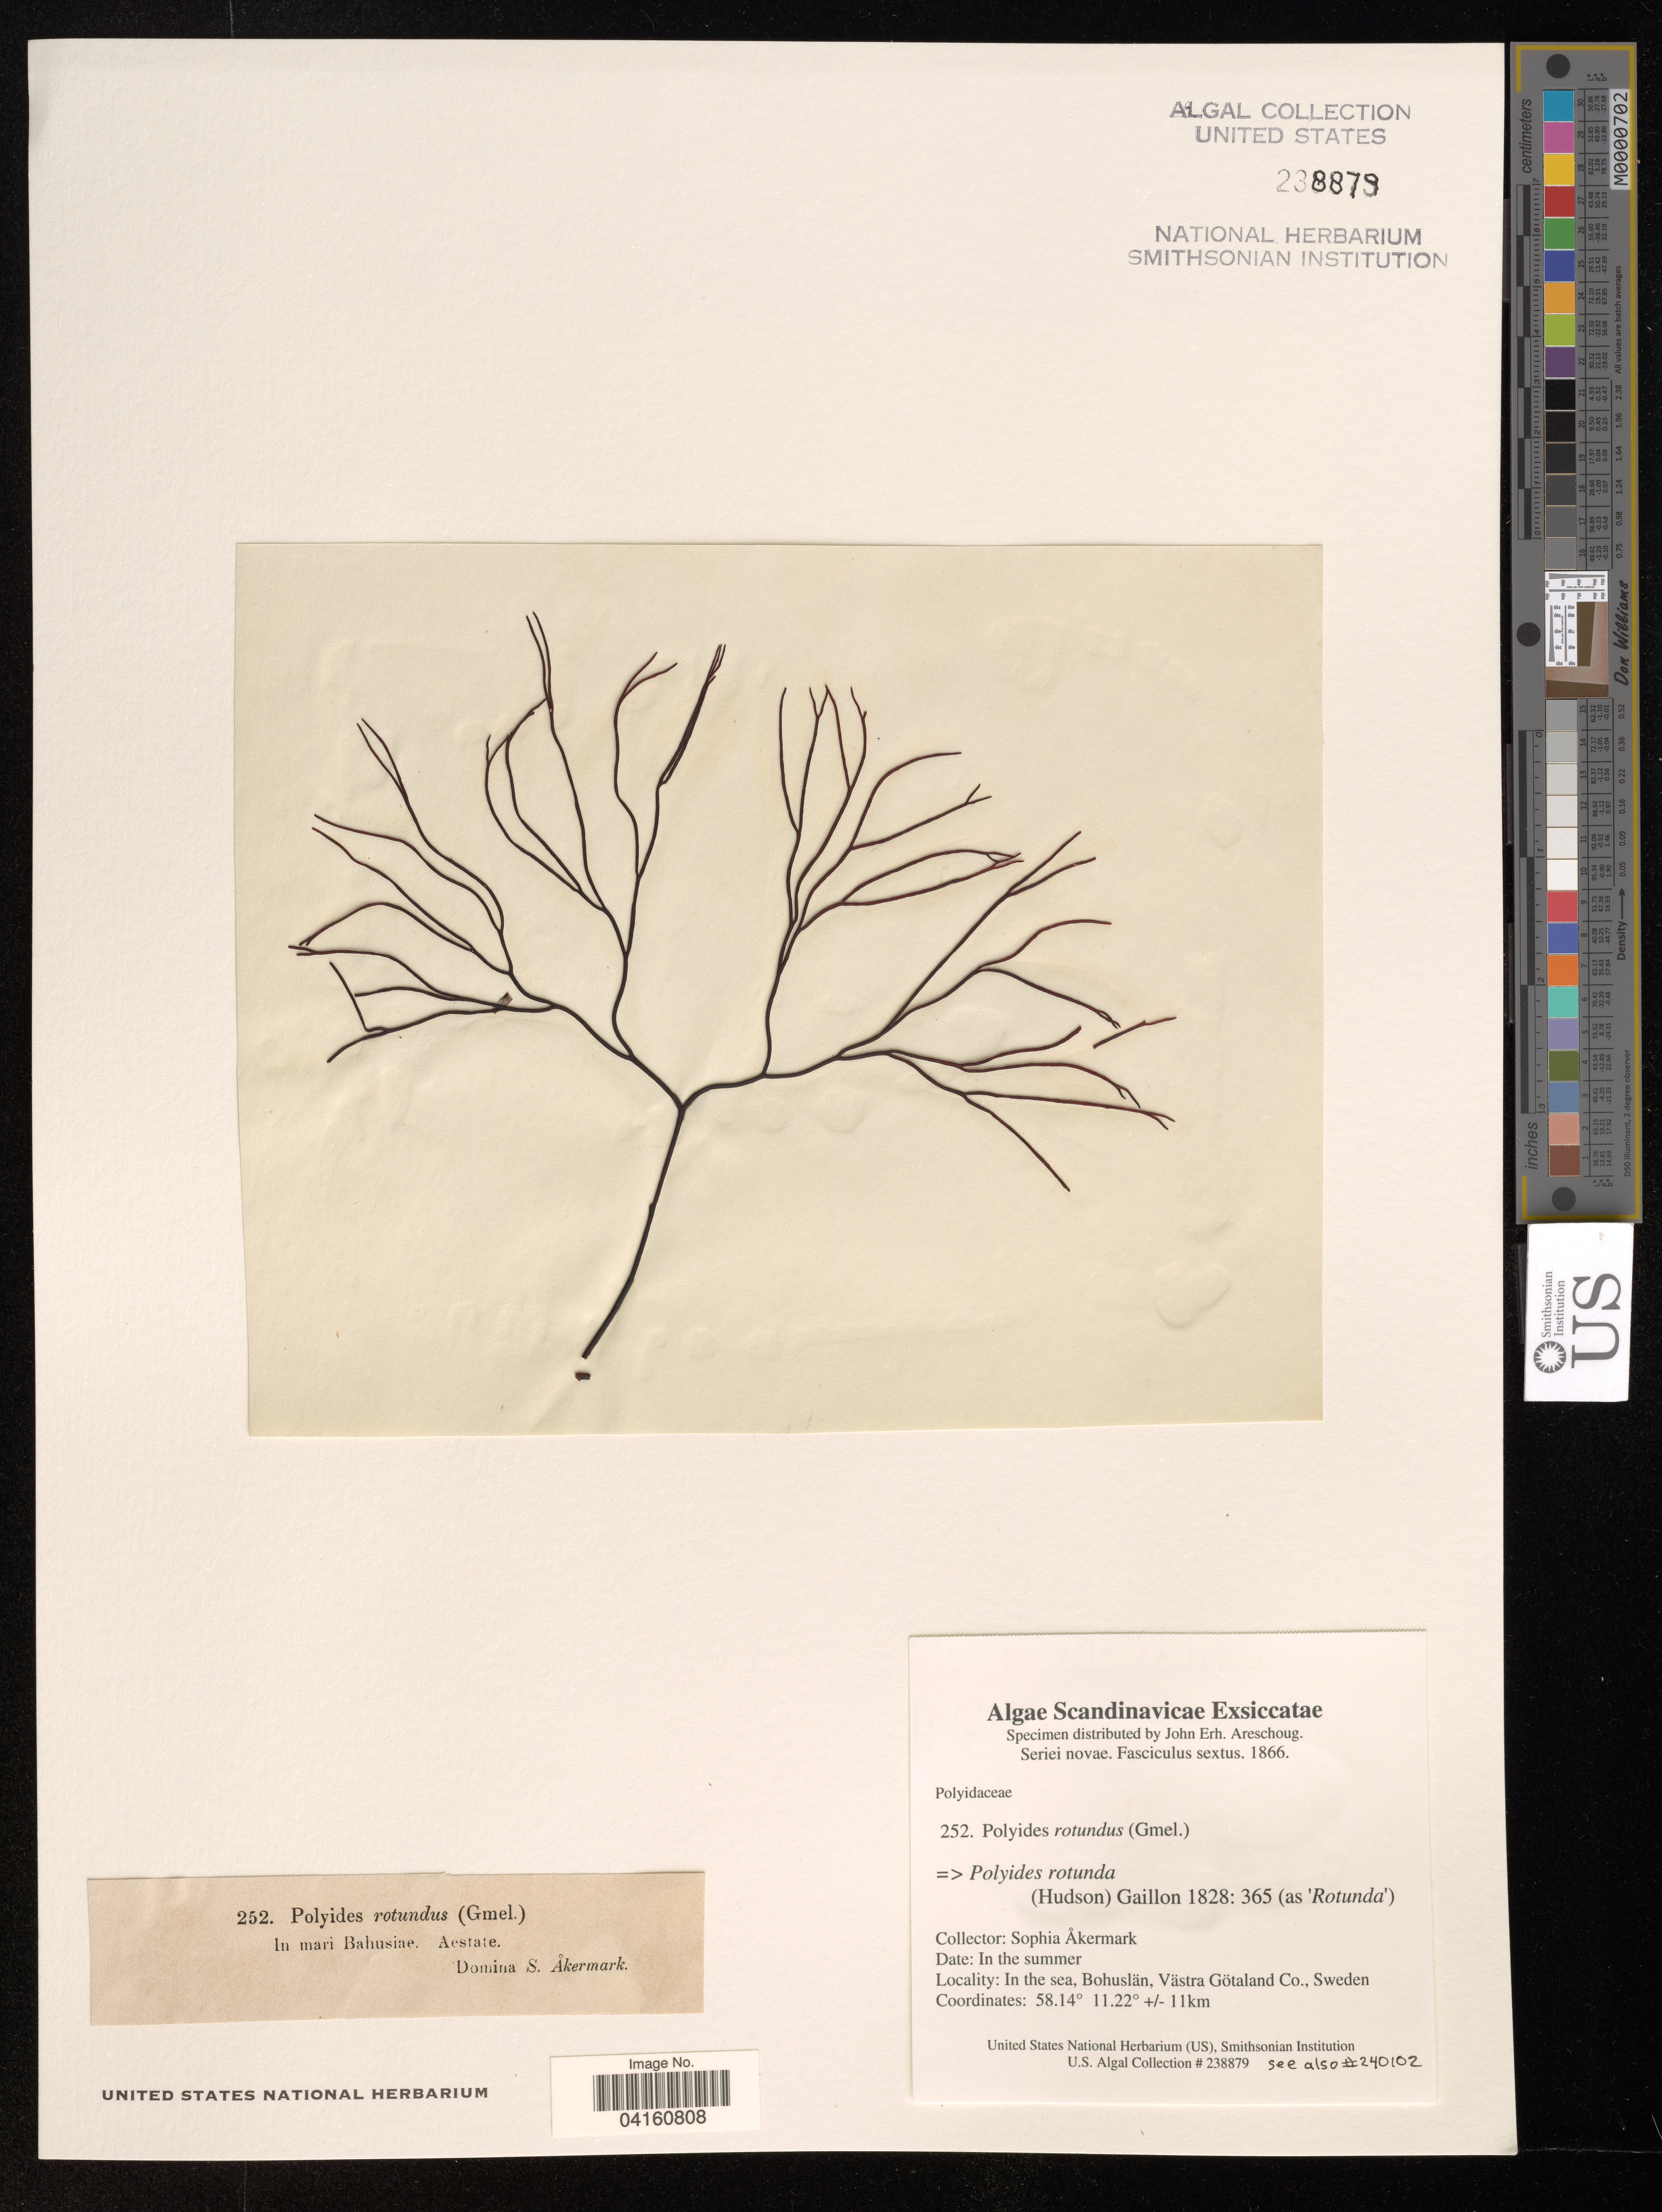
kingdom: Plantae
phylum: Rhodophyta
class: Florideophyceae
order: Gigartinales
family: Polyidaceae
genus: Polyides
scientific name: Polyides rotunda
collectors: S. Akermark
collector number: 252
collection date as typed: in the summer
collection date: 1866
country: Sweden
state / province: Västra Götaland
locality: in the sea, Bohuslan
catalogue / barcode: US 238879